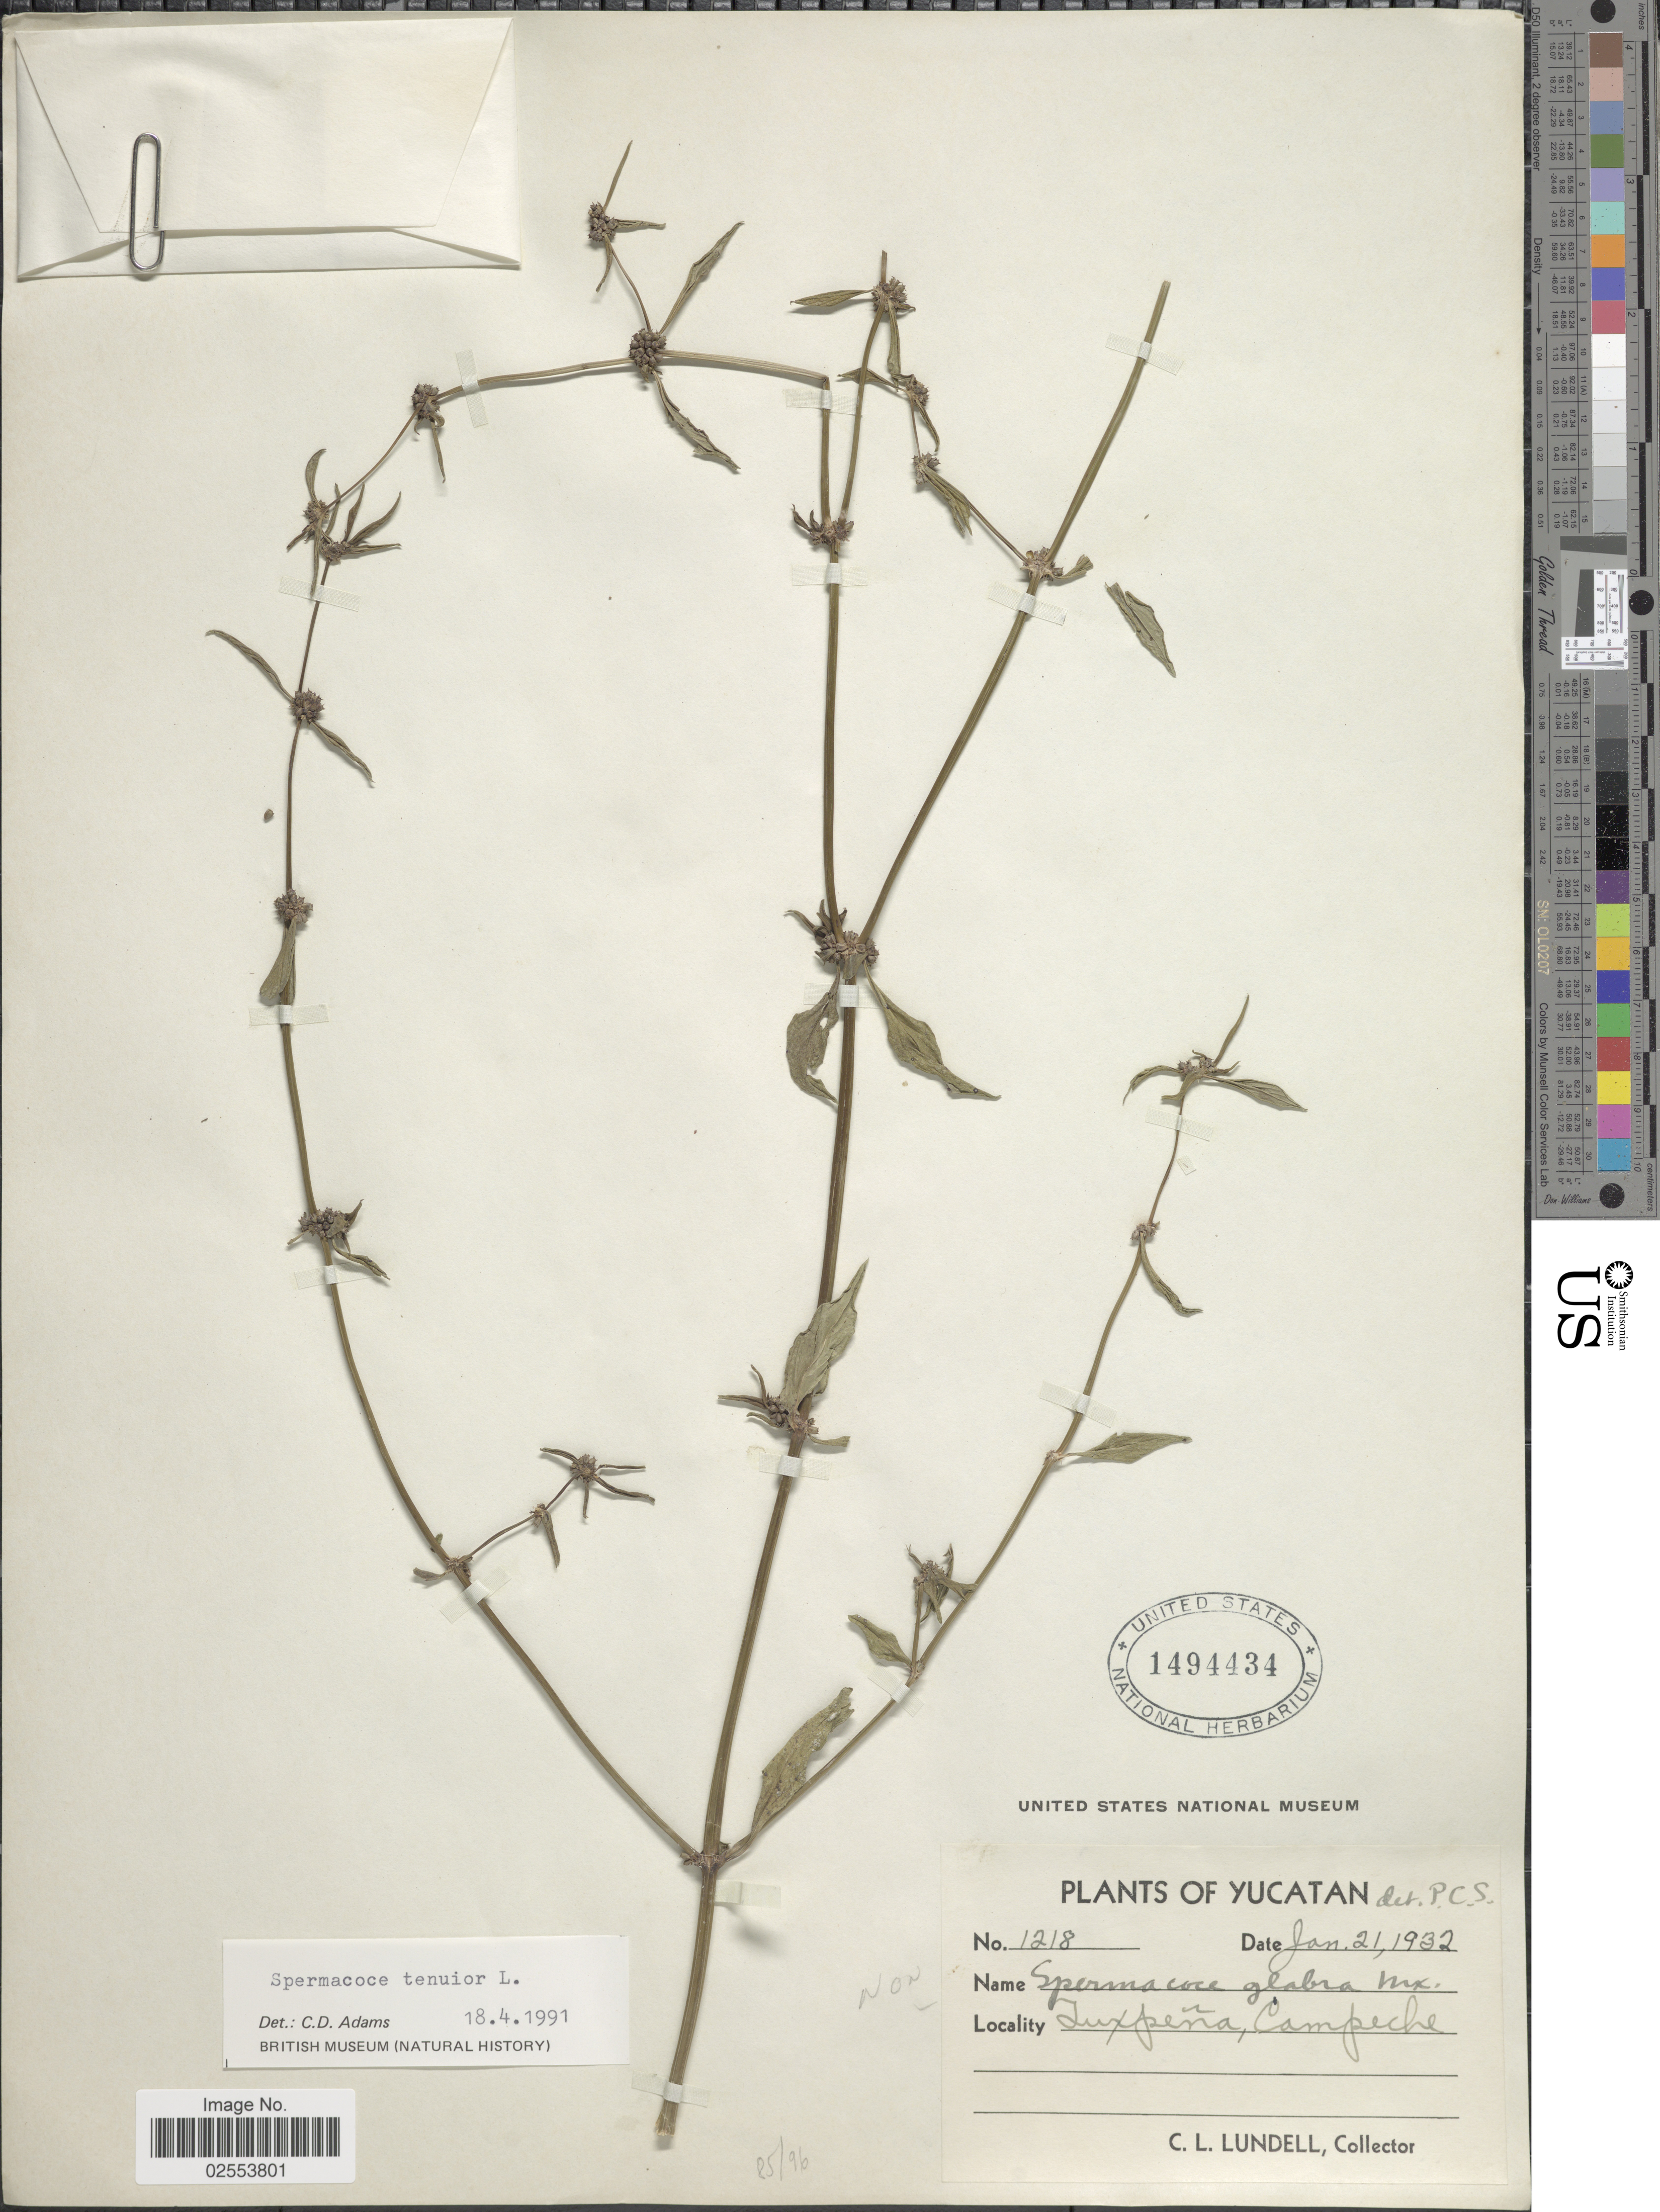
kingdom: Plantae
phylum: Tracheophyta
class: Magnoliopsida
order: Gentianales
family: Rubiaceae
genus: Spermacoce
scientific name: Spermacoce tenuior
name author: L.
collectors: C. L. Lundell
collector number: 1218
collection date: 1932-01-21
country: Mexico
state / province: Campeche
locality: Tuxpena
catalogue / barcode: US 1494434